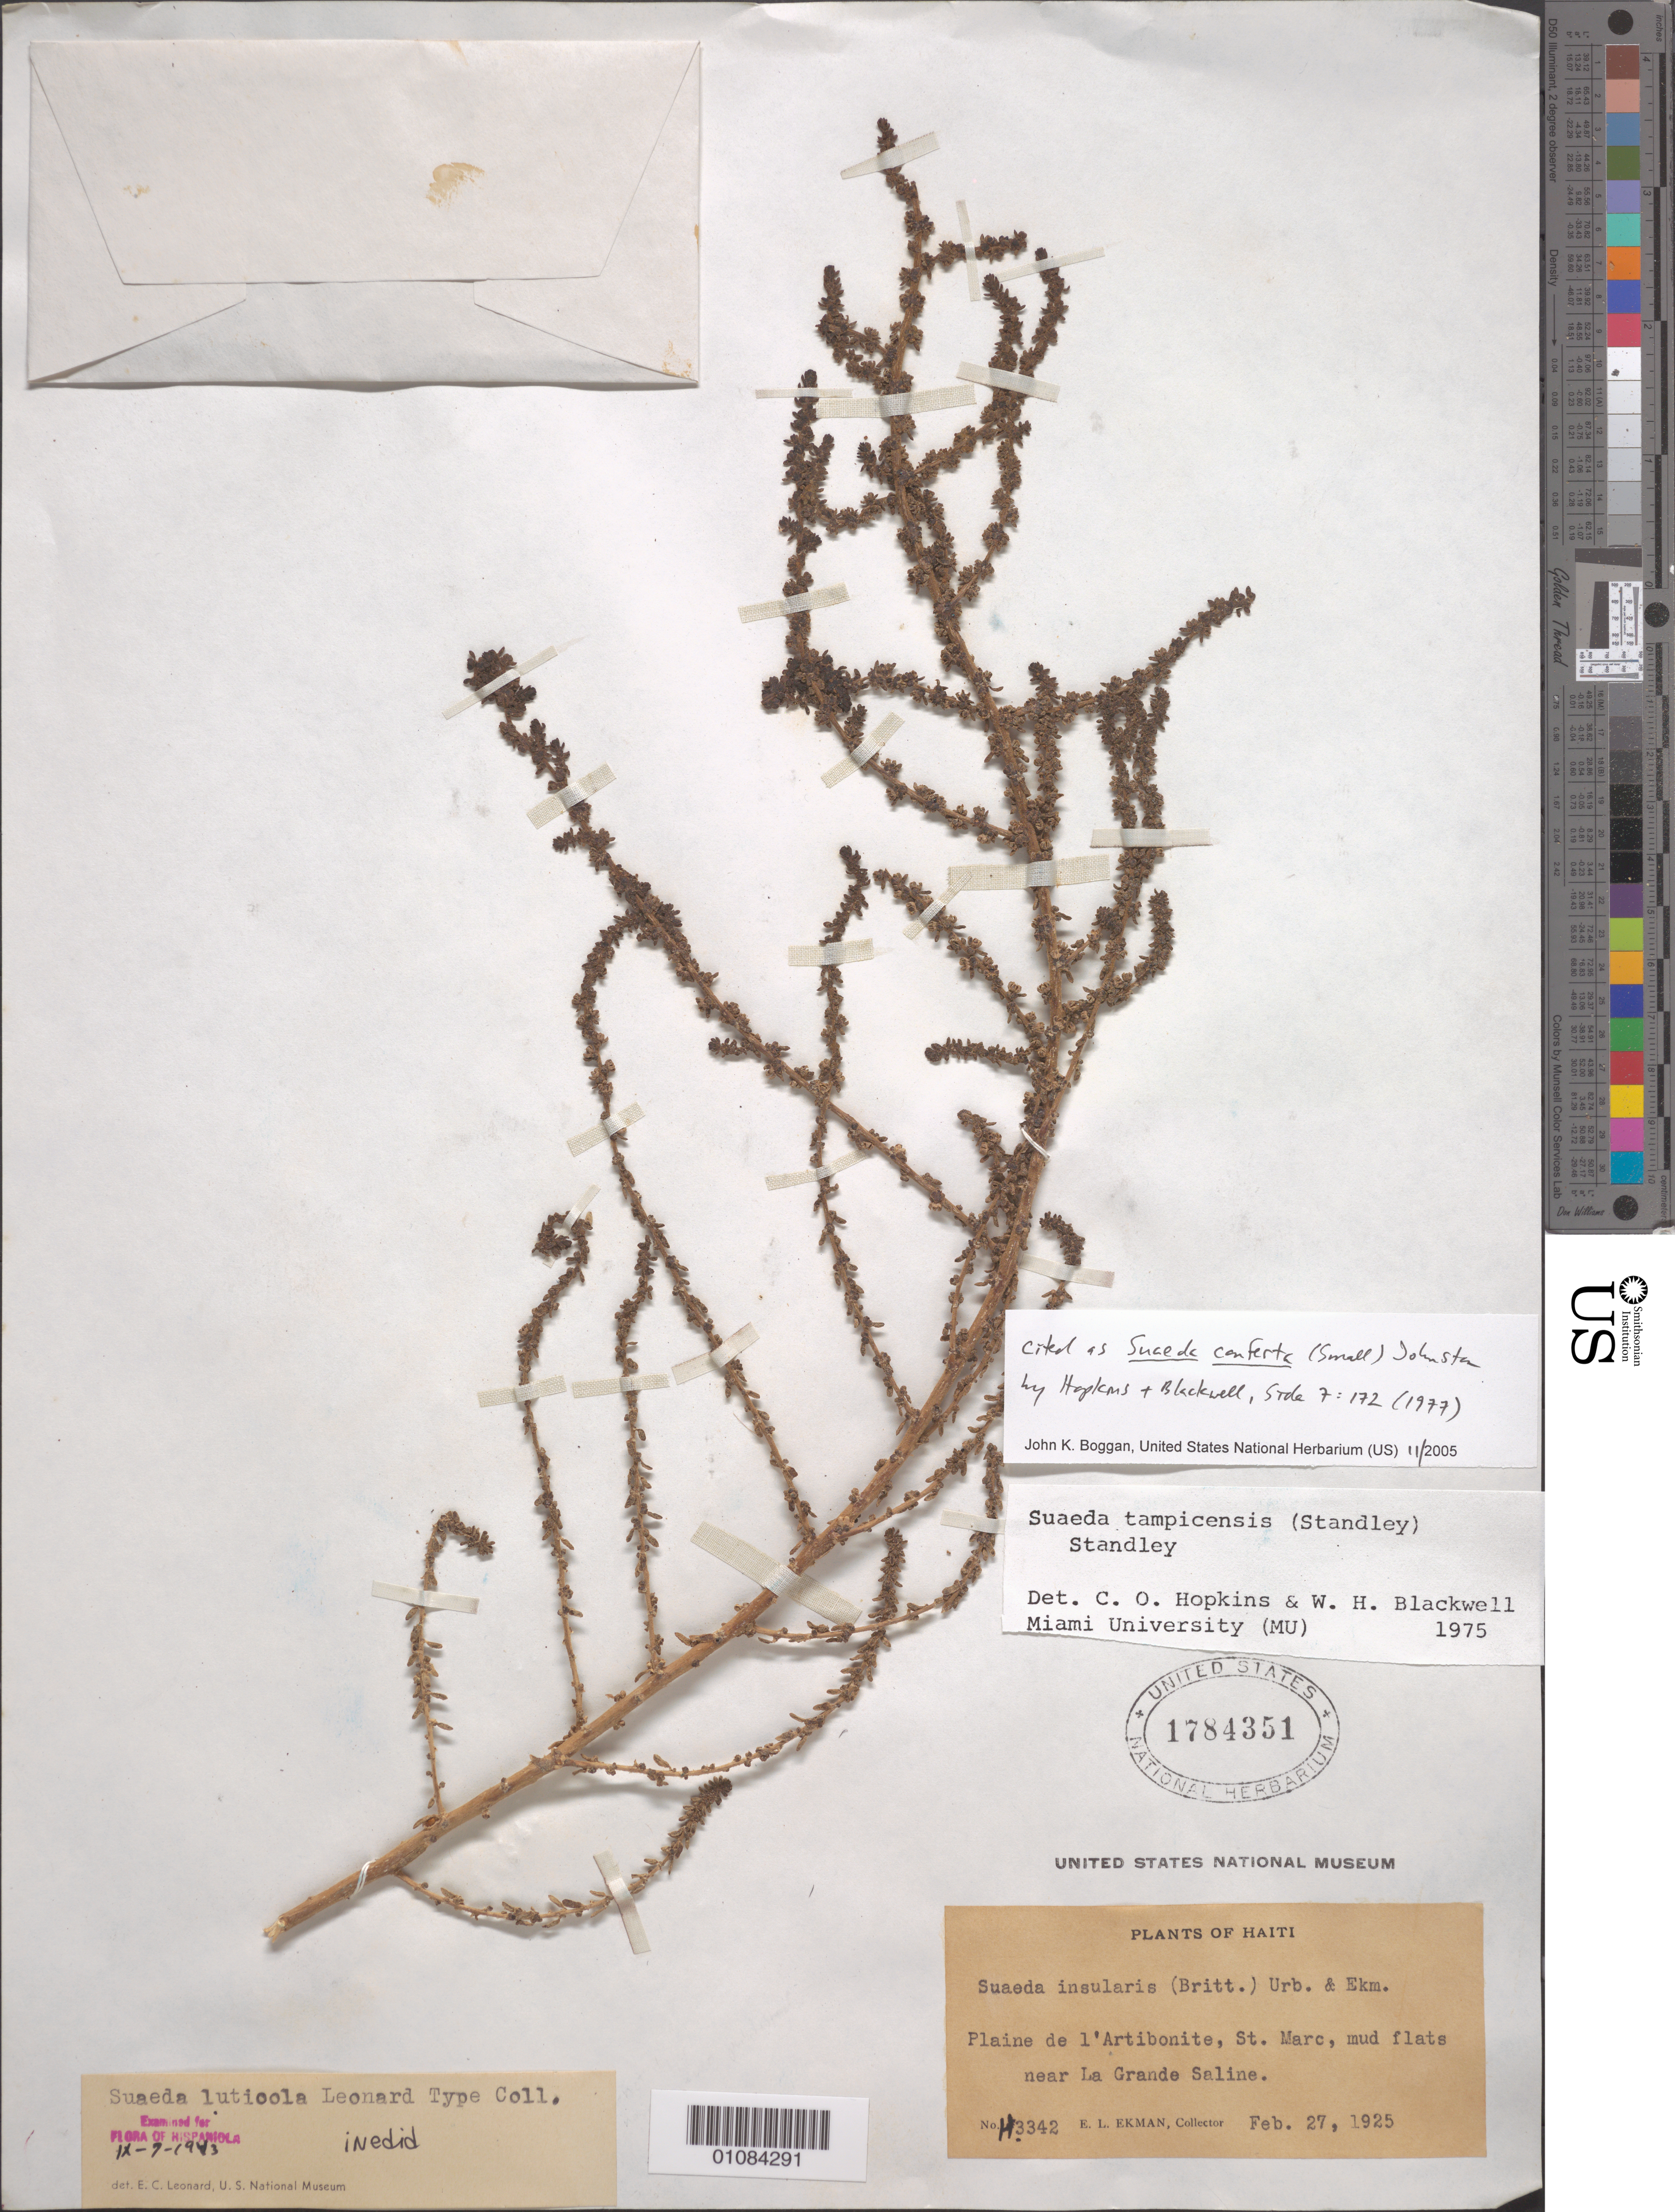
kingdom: Plantae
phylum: Tracheophyta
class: Magnoliopsida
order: Caryophyllales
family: Amaranthaceae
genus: Suaeda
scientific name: Suaeda conferta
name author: (Small) I.M. Johnst.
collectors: E. L. Ekman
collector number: H 14334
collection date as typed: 27 Feb 1925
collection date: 1925-02-27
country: Haiti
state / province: Artibonite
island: Hispaniola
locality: Plaine de l'Artibonite, St. Marc, near La Grande Saline.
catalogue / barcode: US 1784351